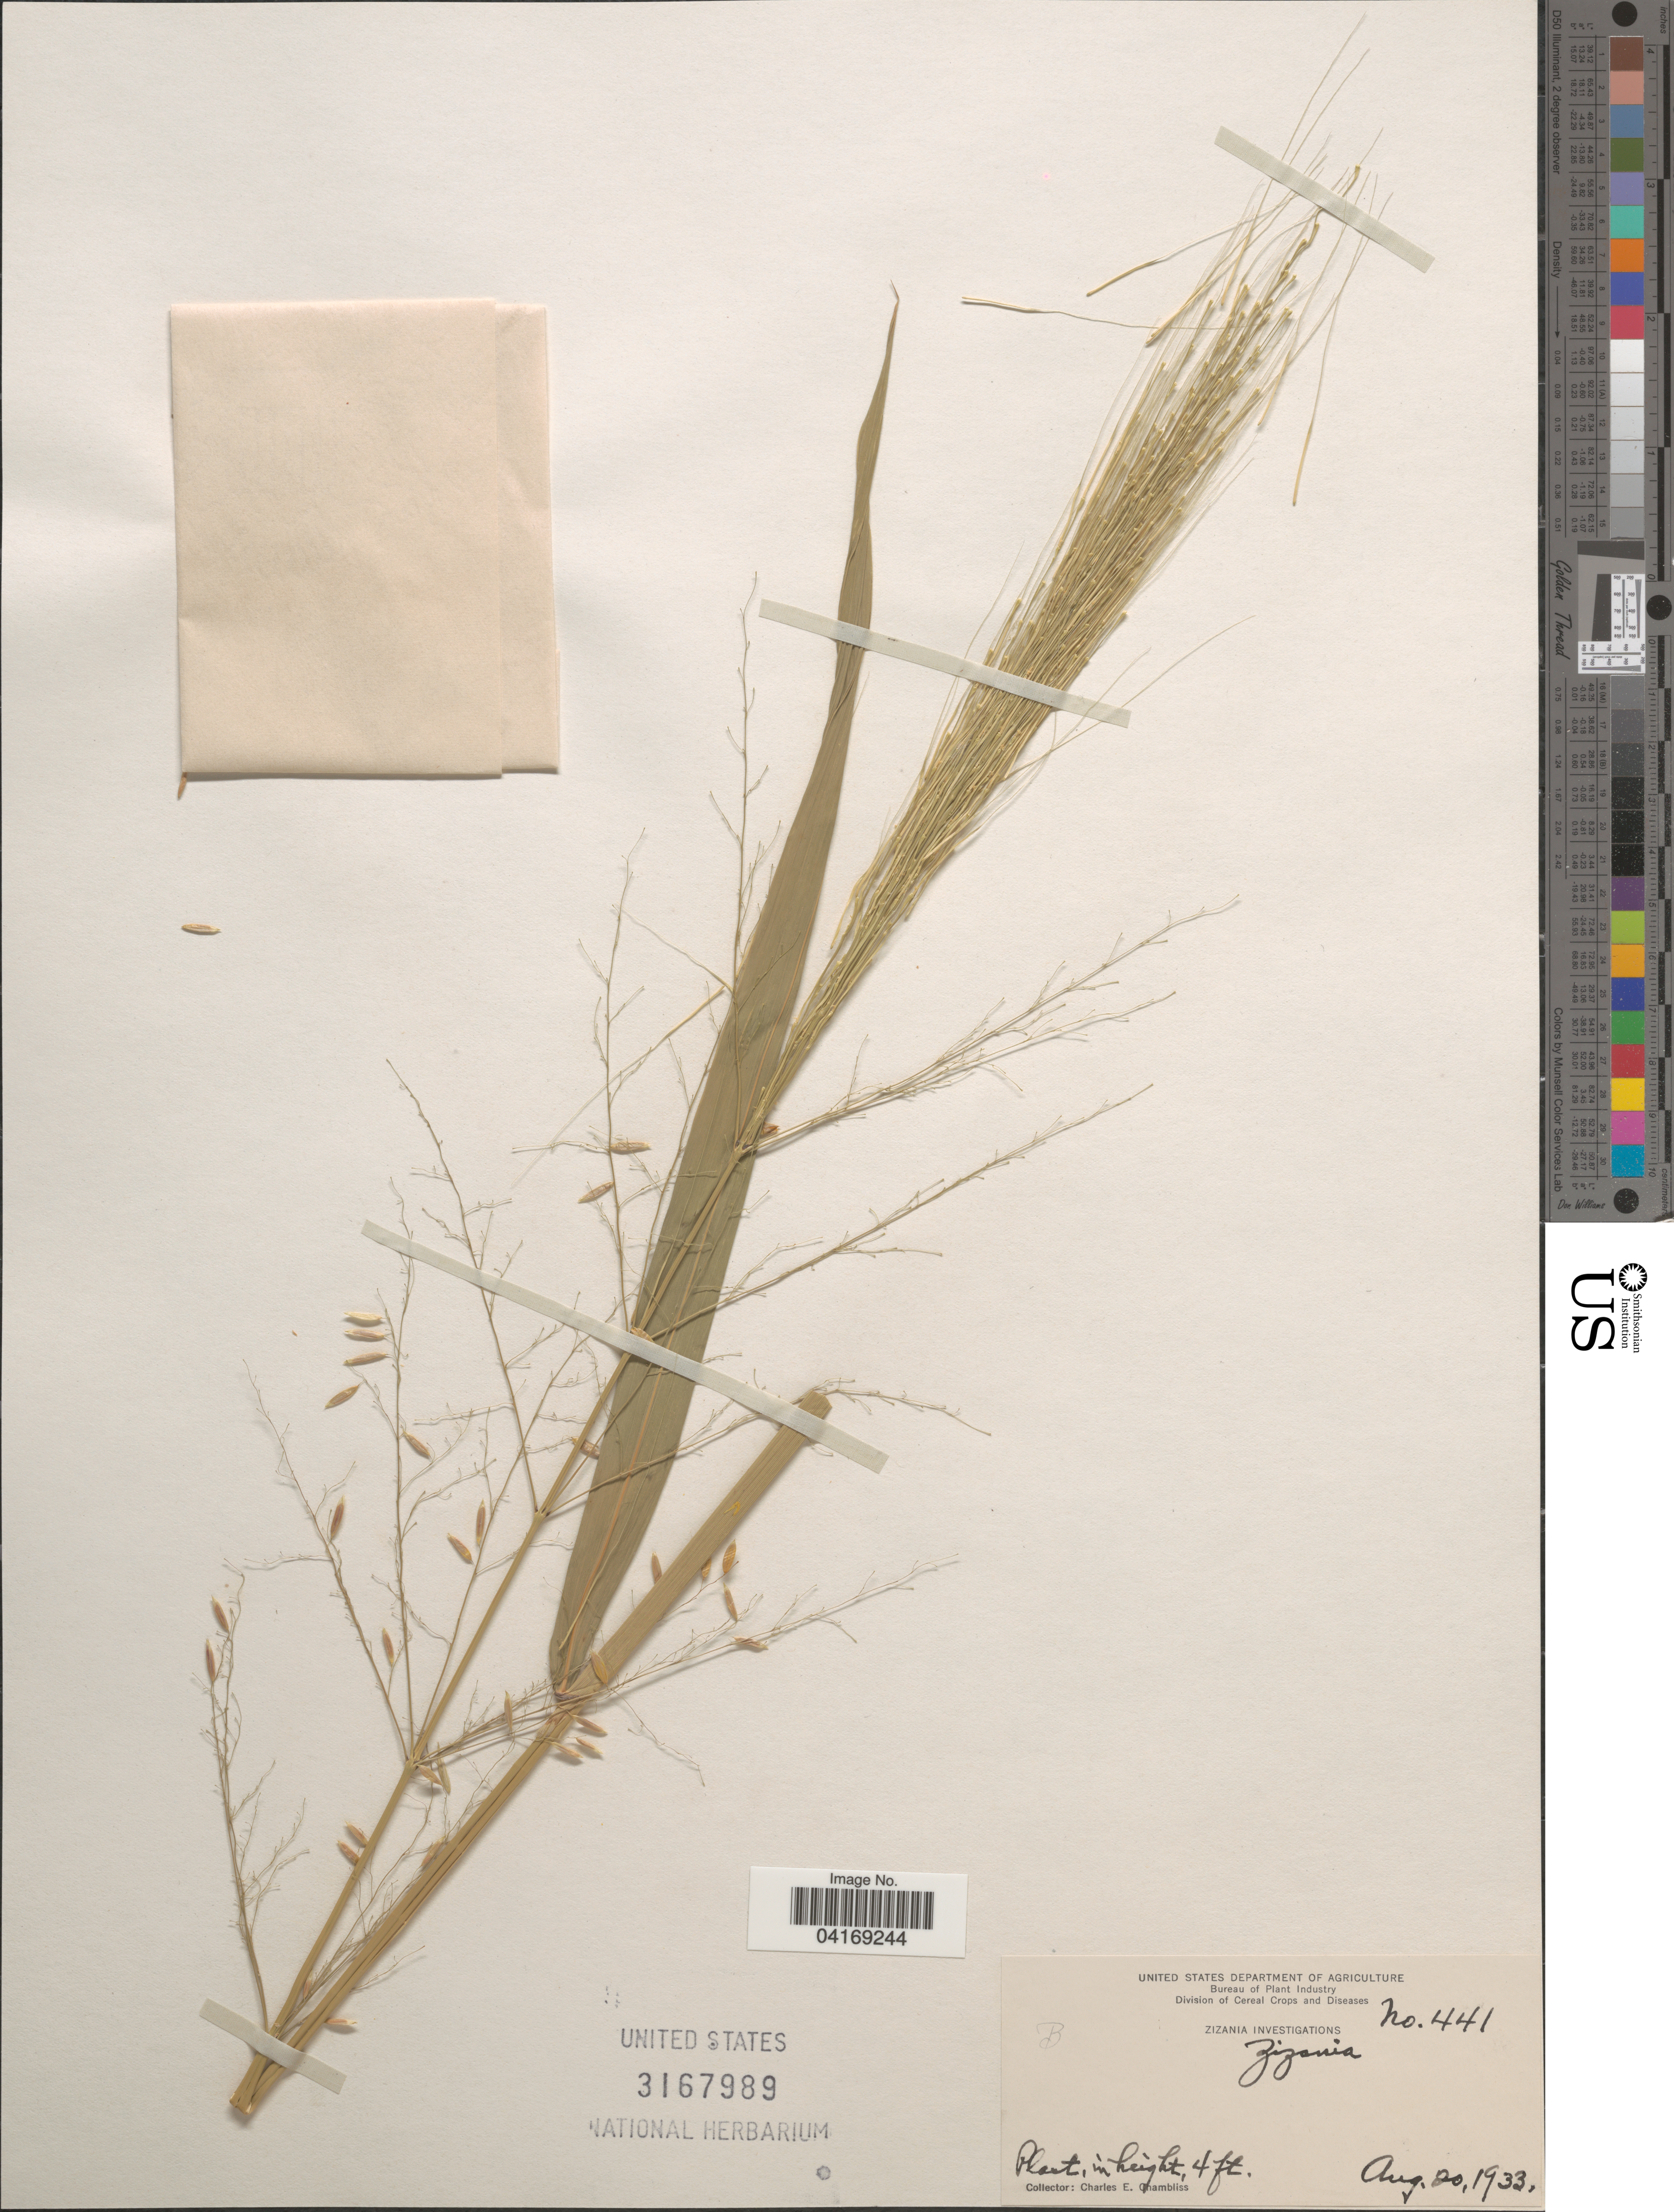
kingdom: Plantae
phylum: Tracheophyta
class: Liliopsida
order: Poales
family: Poaceae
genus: Zizania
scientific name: Zizania sp.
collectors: C. Chambliss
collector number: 441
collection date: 1933-08-20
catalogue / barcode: US 3167989